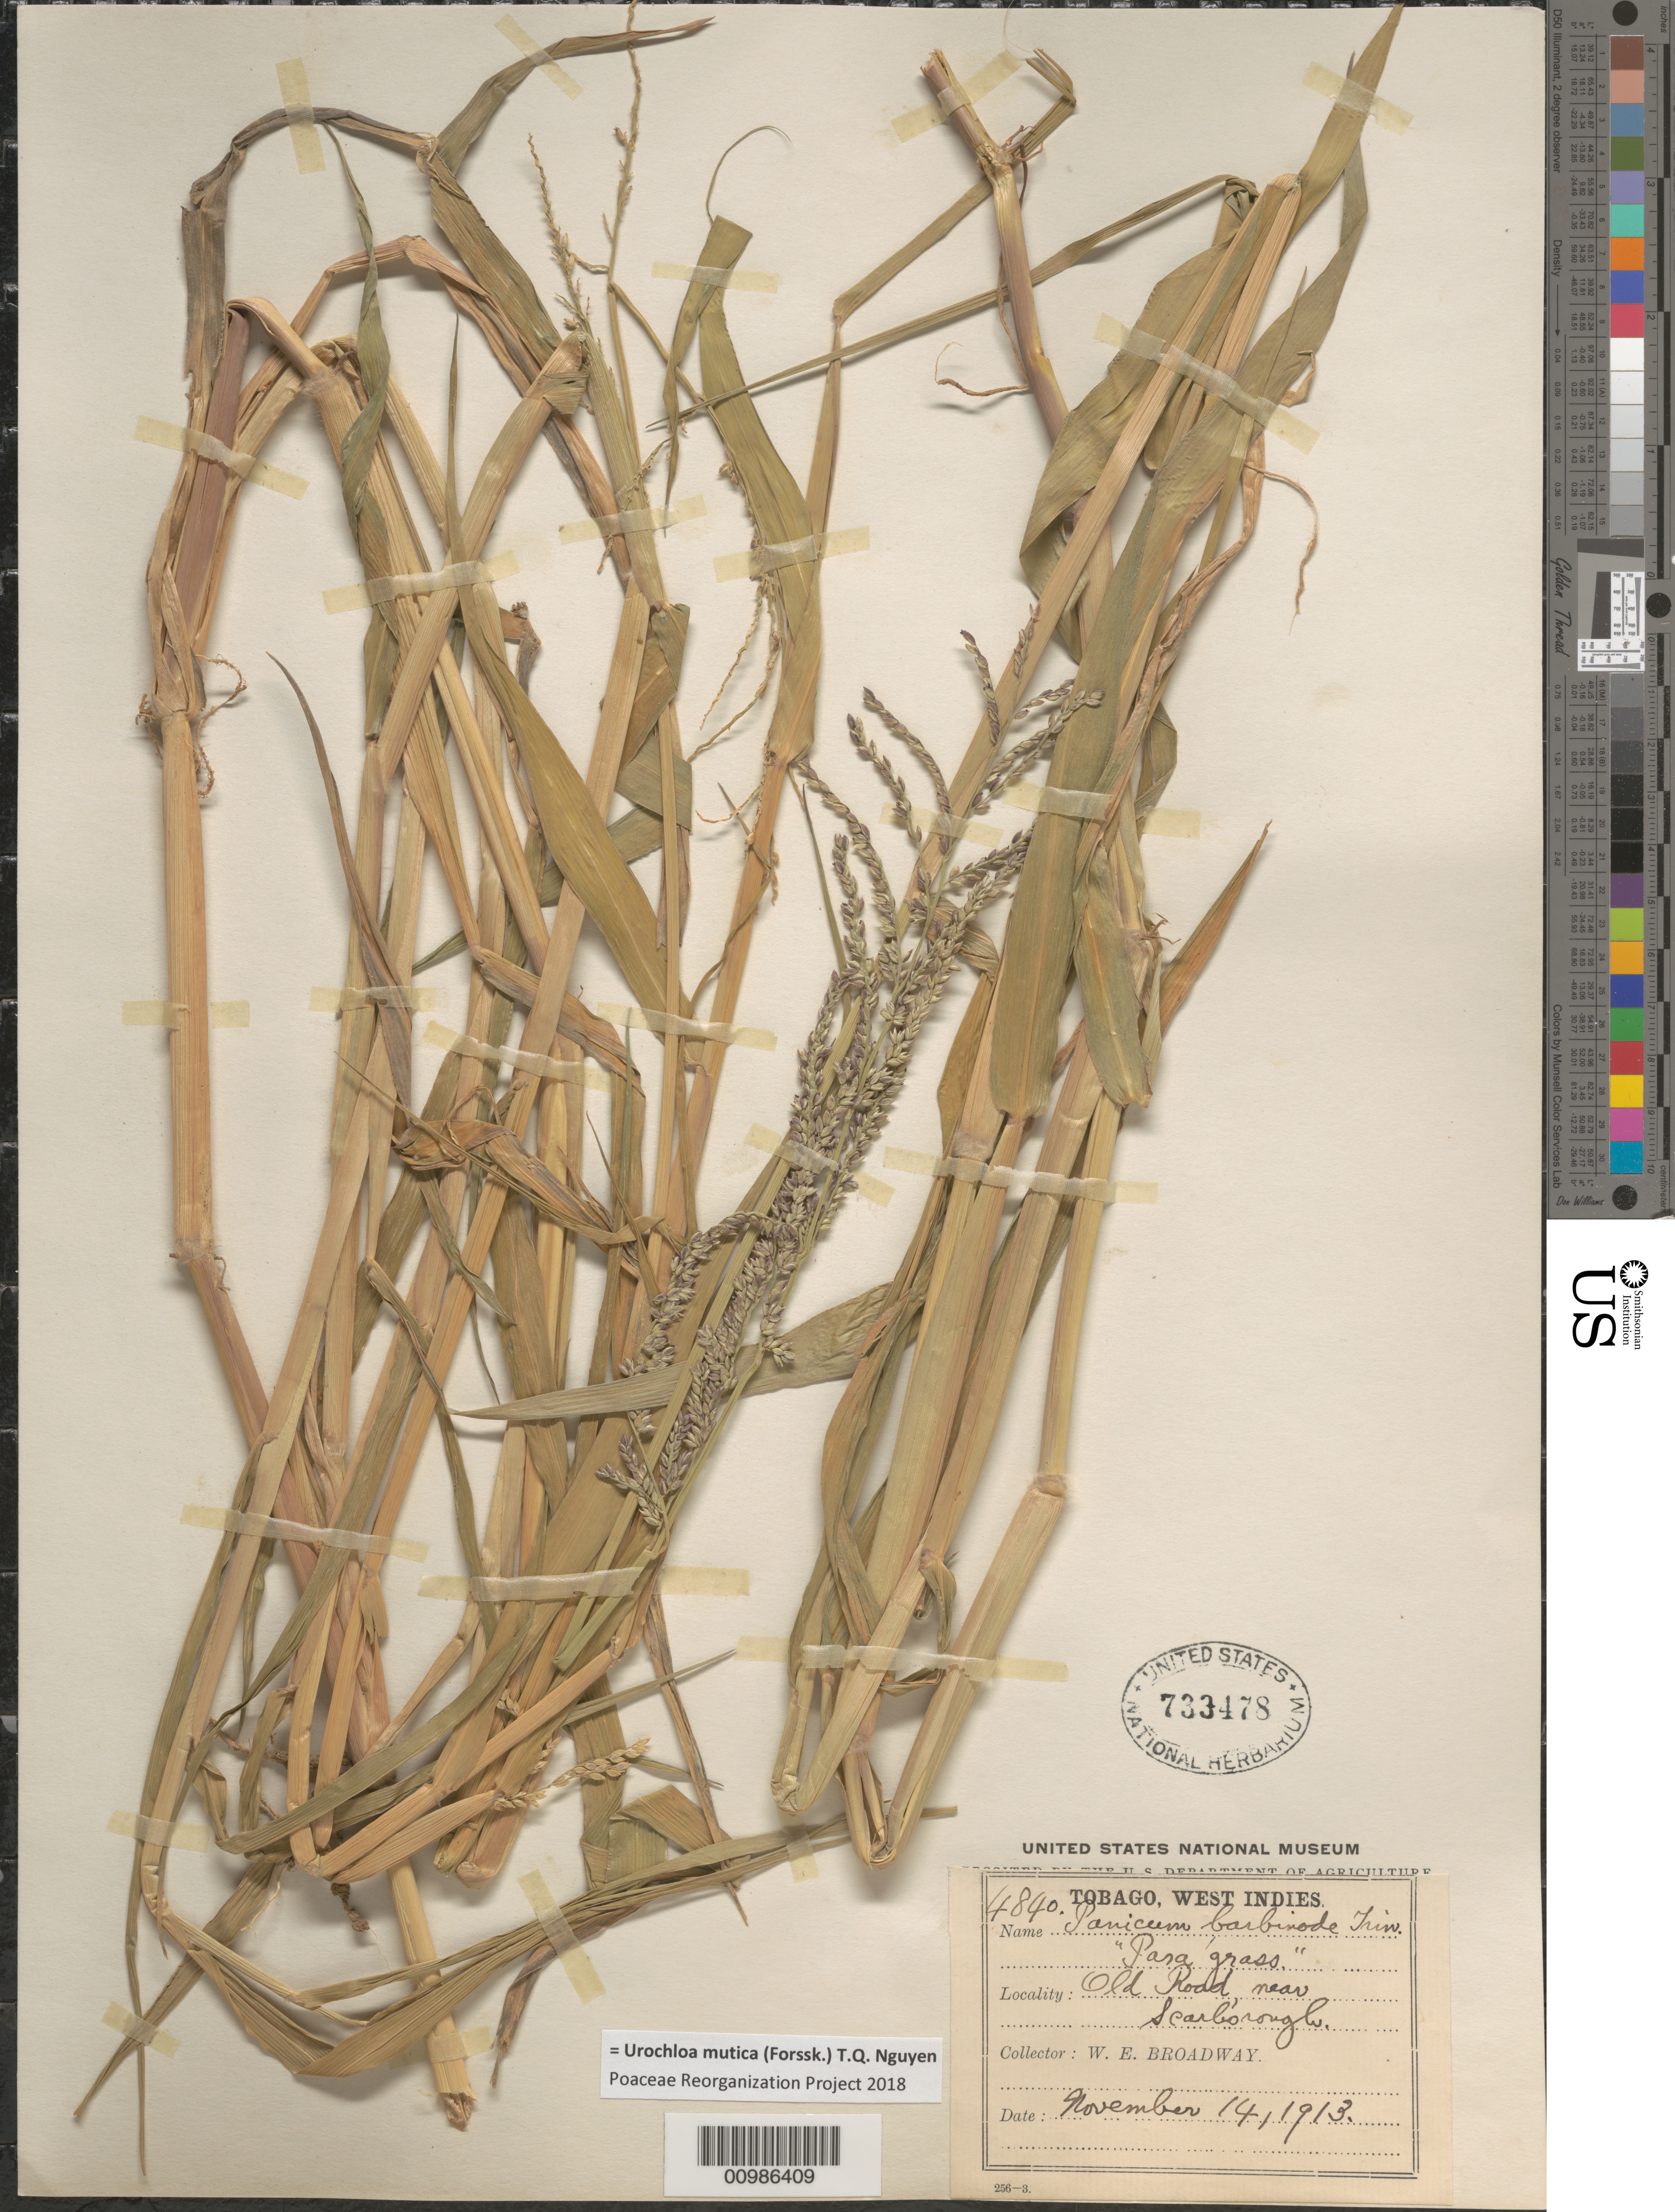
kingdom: Plantae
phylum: Tracheophyta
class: Liliopsida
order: Poales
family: Poaceae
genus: Brachiaria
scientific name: Brachiaria mutica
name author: (Forssk.) Stapf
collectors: W. E. Broadway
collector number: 4840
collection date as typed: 14 Nov 1913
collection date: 1913-11-14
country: Trinidad and Tobago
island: Tobago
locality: Scarborough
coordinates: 0 N, 0 E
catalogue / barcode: US 733478